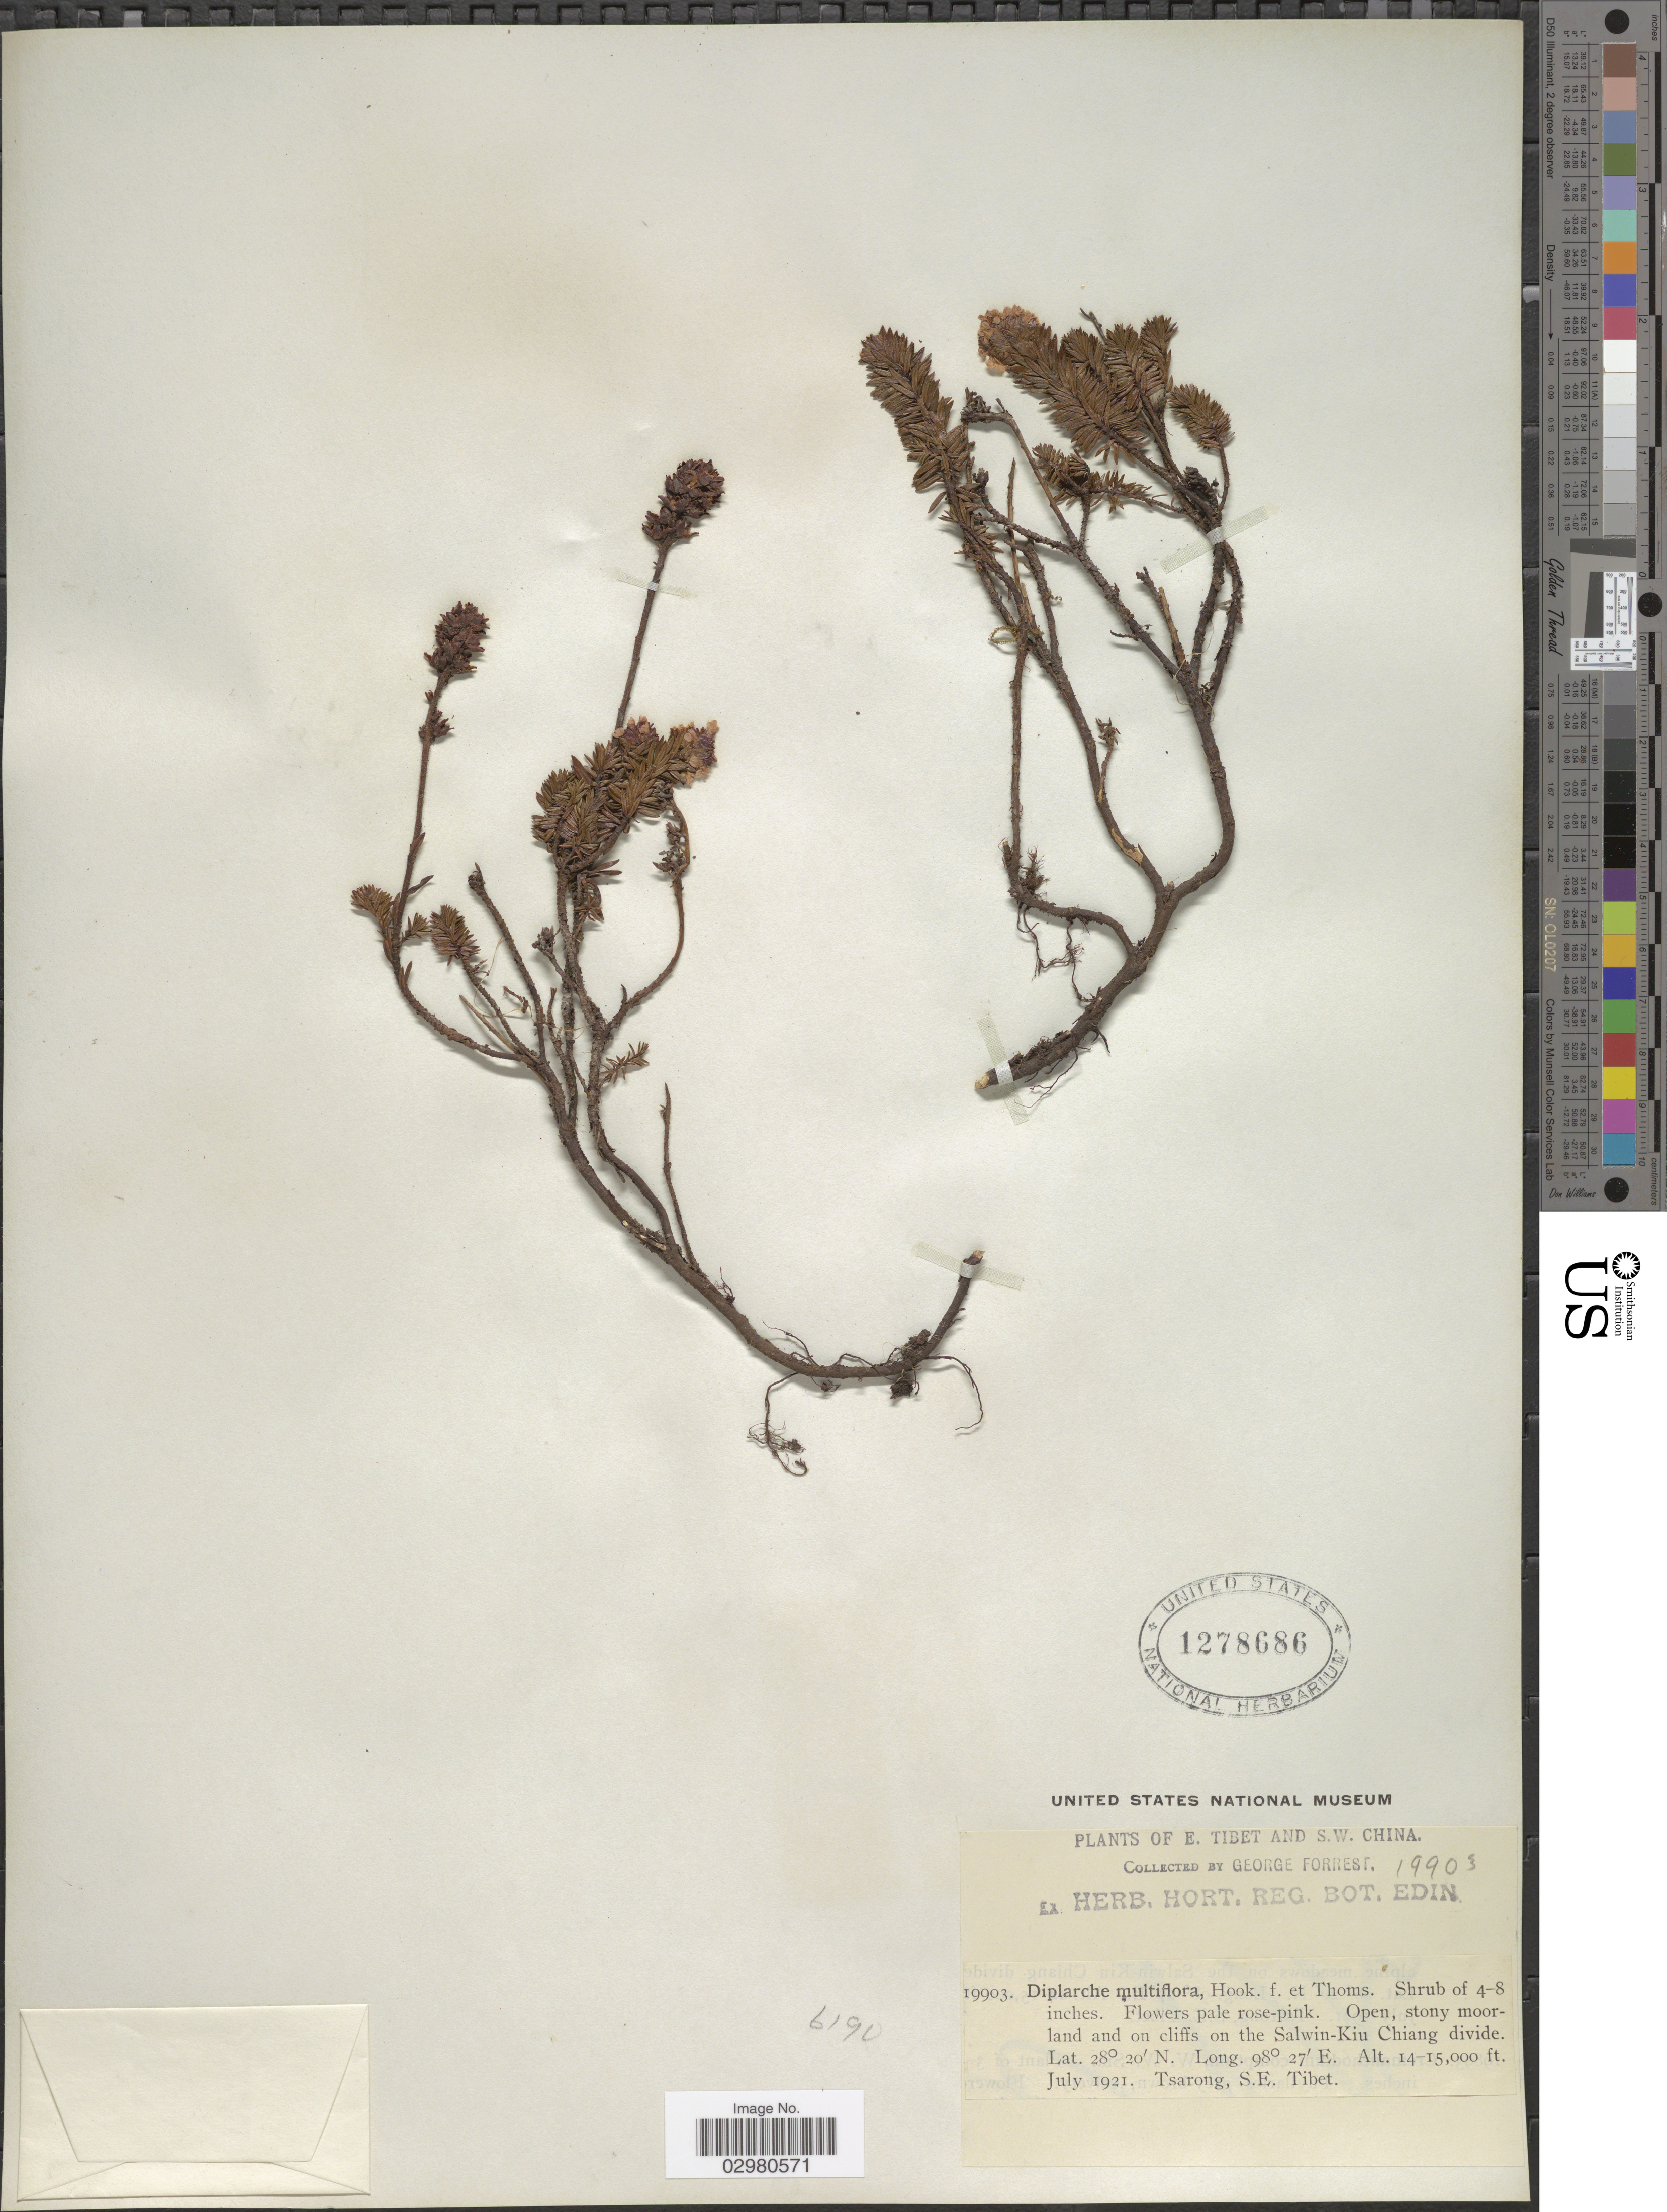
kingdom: Plantae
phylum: Tracheophyta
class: Magnoliopsida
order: Ericales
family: Ericaceae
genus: Diplarche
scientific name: Diplarche multiflora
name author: Hook. f. & Thomson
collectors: G. Forrest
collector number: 19903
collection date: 1921-07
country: China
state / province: Xizang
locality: E. Tibet and S.W. China [unsure placement] On the Salwin-Kiu Chiang divide. Tsarong, S.E. Tibet.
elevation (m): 4267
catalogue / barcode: US 1278686